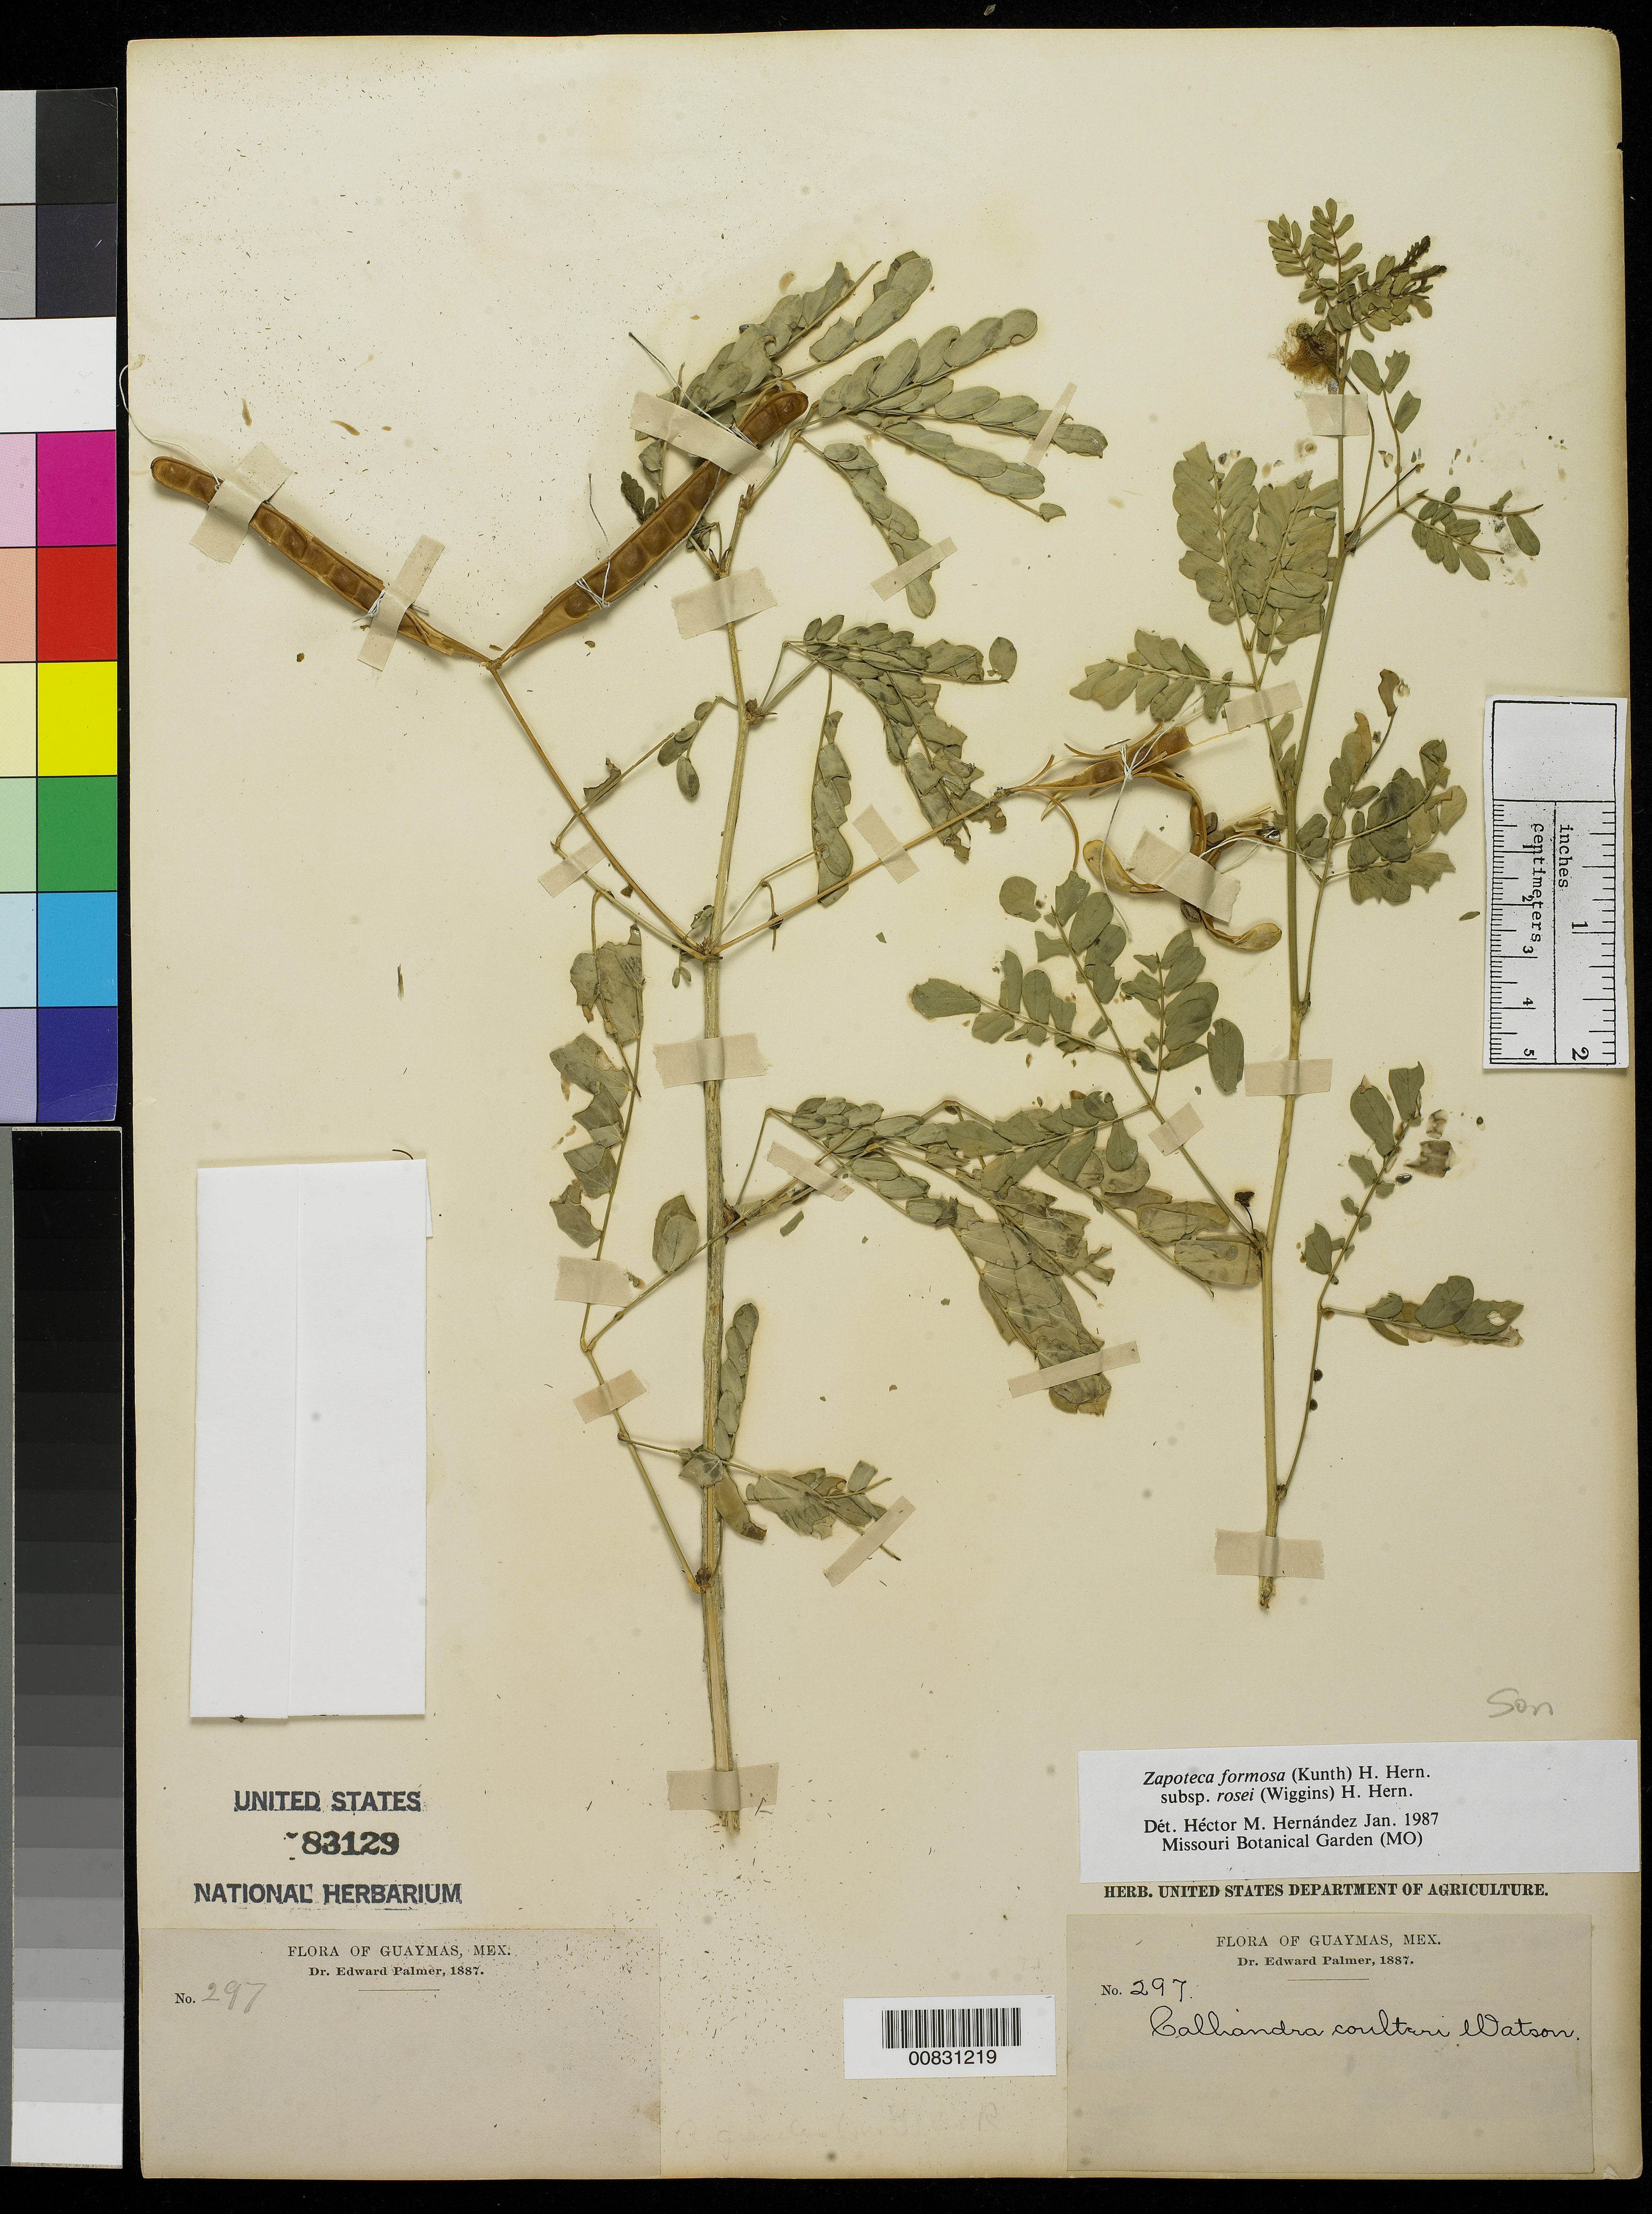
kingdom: Plantae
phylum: Tracheophyta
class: Magnoliopsida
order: Fabales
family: Fabaceae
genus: Zapoteca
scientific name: Zapoteca formosa subsp. rosei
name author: (Wiggins) H.M. Hern.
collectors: E. Palmer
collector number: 297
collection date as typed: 1887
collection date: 1887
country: Mexico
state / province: Sonora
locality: Guaymas, Sonora.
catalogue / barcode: US 83129